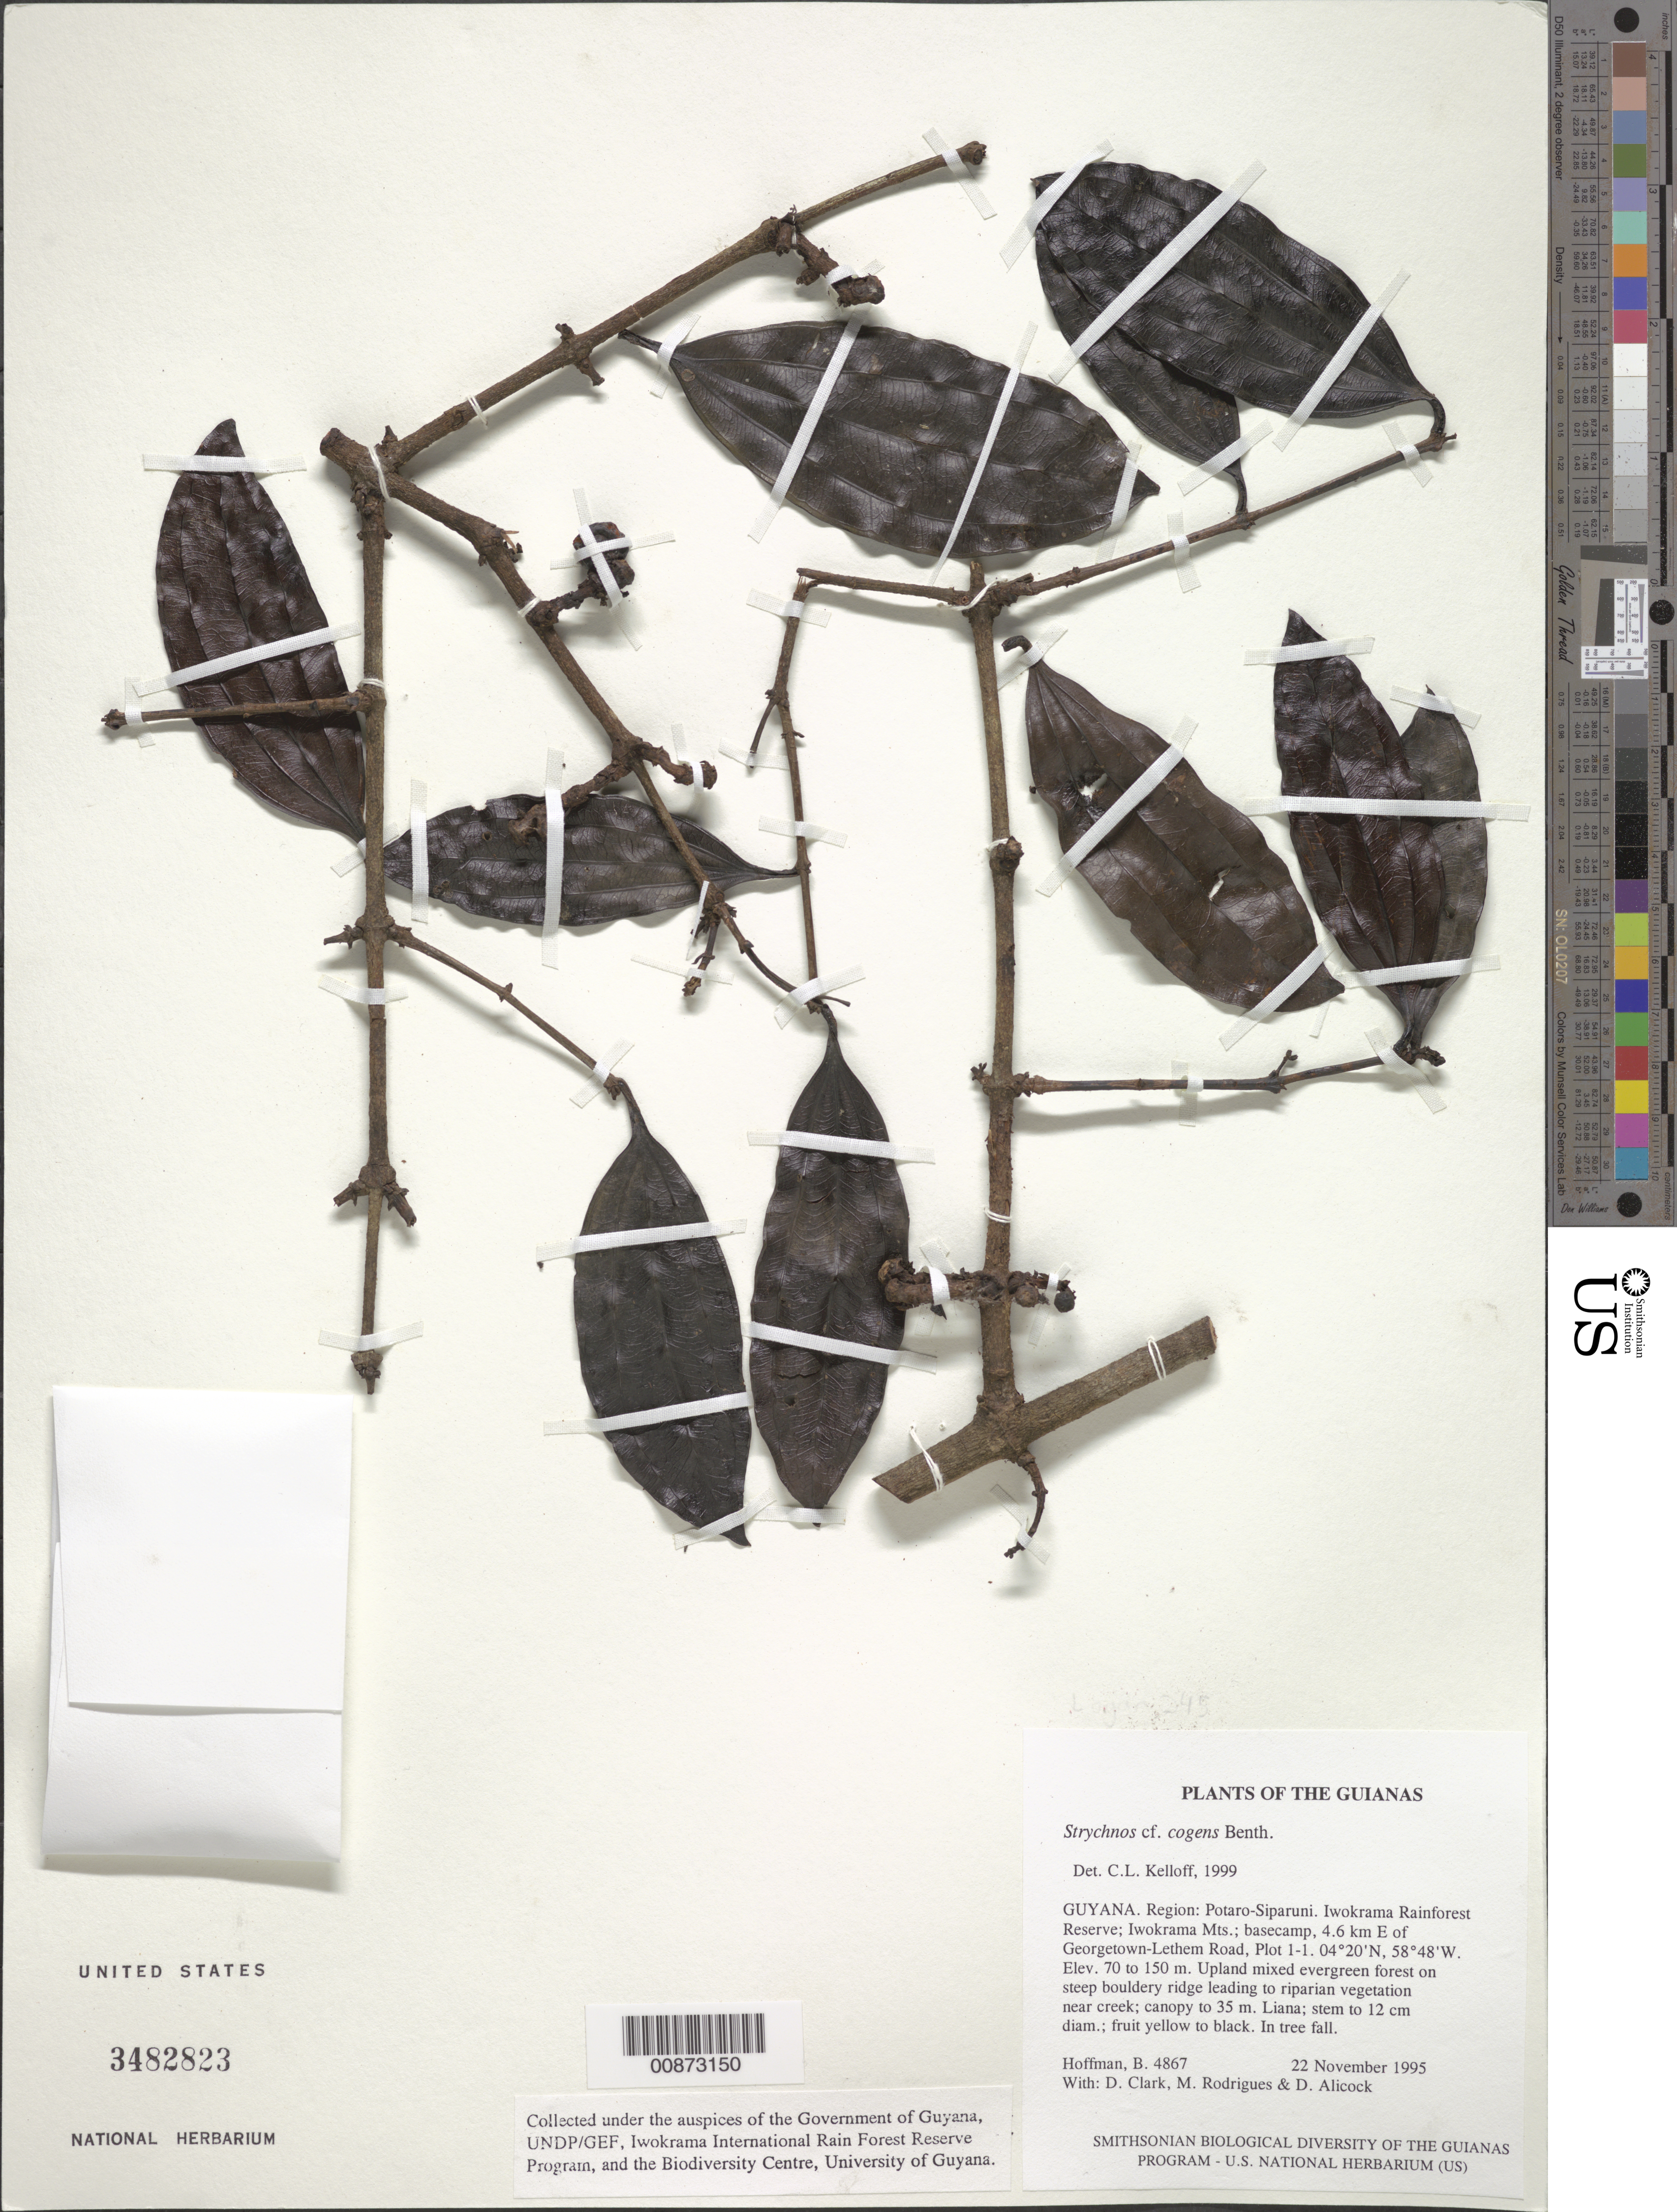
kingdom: Plantae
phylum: Tracheophyta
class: Magnoliopsida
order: Gentianales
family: Loganiaceae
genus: Strychnos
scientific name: Strychnos cogens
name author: Benth.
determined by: Kelloff, Carol L., (US), Smithsonian Institution - National Museum of Natural History (UNITED STATES)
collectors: B. Hoffman, H. D. Clarke, M. Rodrigues & D. Allicock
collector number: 4867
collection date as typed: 22 November 1995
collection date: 1995-11-22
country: Guyana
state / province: Potaro-Siparuni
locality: Iwokrama Rainforest Reserve; Iwokrama Mts.; basecamp at end of 4.6 km cut line E of Georgetown-Lethem Road, Iwokrama Plot 1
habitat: Upland mixed evergreen forest on steep bouldery ridge leading to riparian vegetation near creek; canopy to 35 m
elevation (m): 70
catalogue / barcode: US 3482823